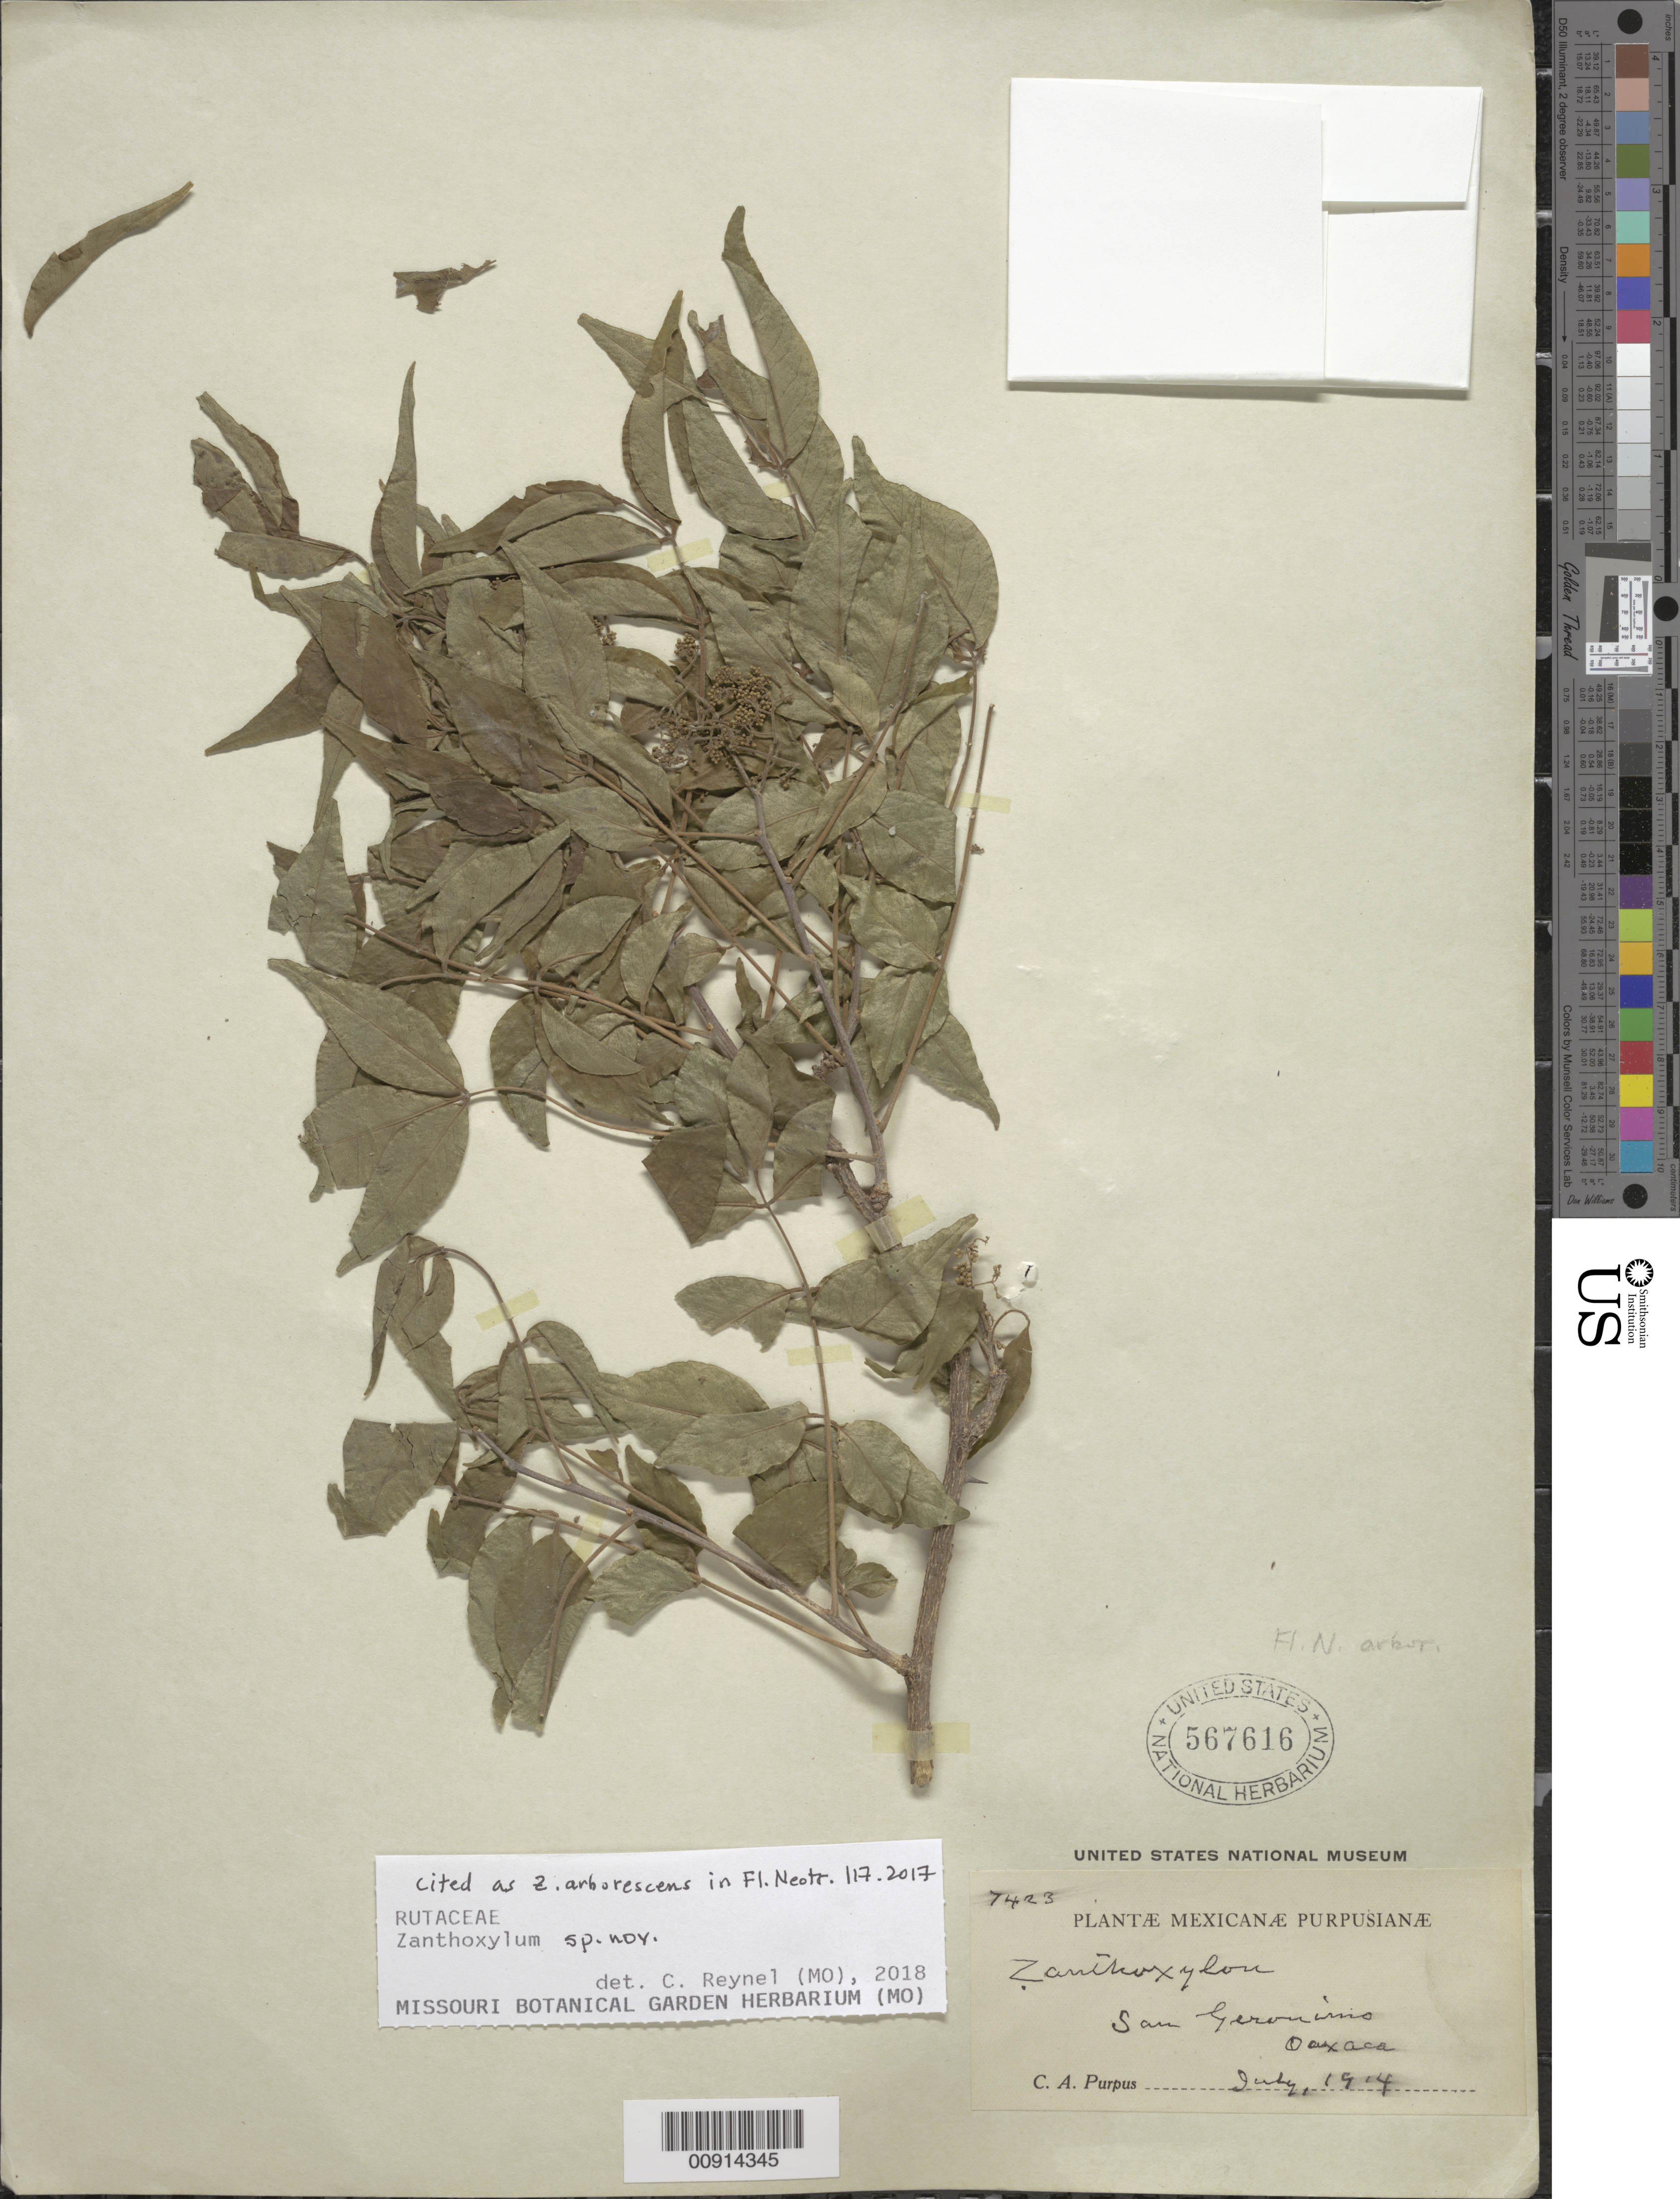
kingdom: Plantae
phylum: Tracheophyta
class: Magnoliopsida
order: Sapindales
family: Rutaceae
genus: Zanthoxylum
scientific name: Zanthoxylum sp.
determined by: Reynel, Carlos A., (MO), Missouri Botanical Garden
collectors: C. A. Purpus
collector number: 7423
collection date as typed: Jul 1914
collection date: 1914-07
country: Mexico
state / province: Oaxaca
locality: San Geronimo, Oaxaca.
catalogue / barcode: US 567616